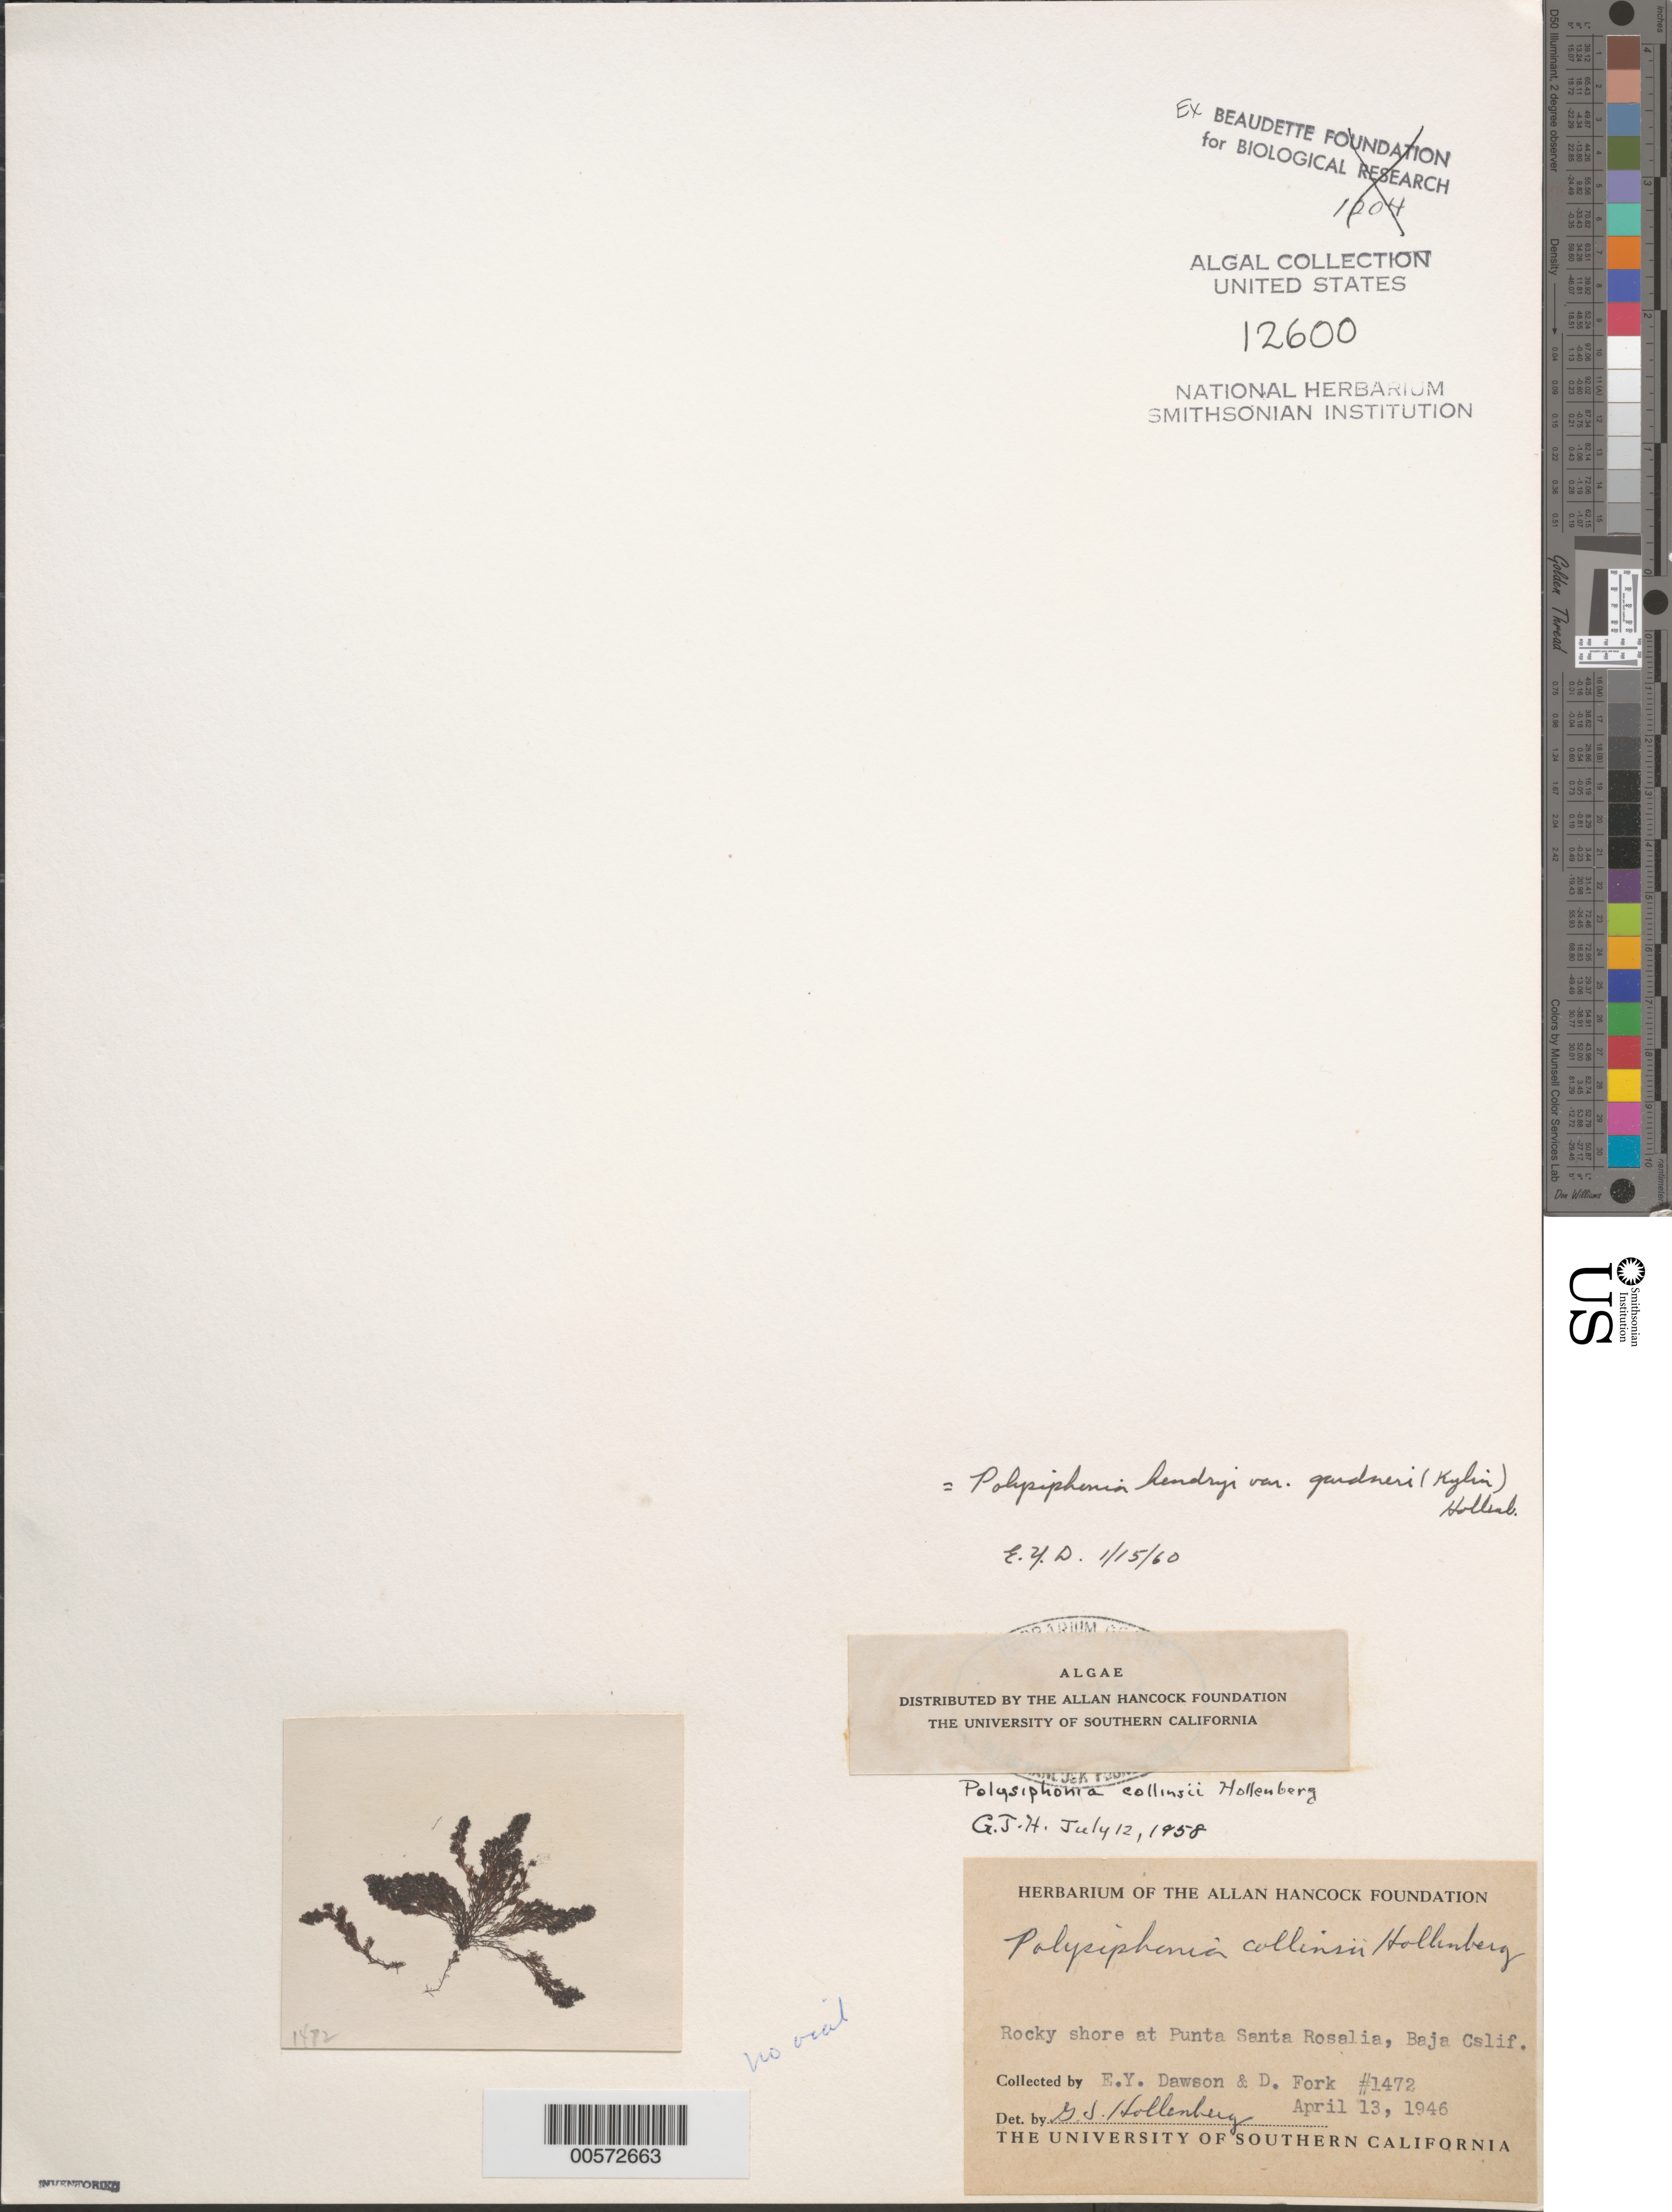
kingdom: Plantae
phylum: Rhodophyta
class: Florideophyceae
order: Ceramiales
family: Rhodomelaceae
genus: Polysiphonia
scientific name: Polysiphonia hendryi var. gardneri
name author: (Kylin) Hollenb.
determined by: Dawson, E. Y.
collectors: E. Y. Dawson & D. Fork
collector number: EYD 1472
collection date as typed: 13 Apr 1946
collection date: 1946-04-13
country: Mexico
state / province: Baja California Sur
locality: Punta Santa Rosalia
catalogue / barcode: US 12600